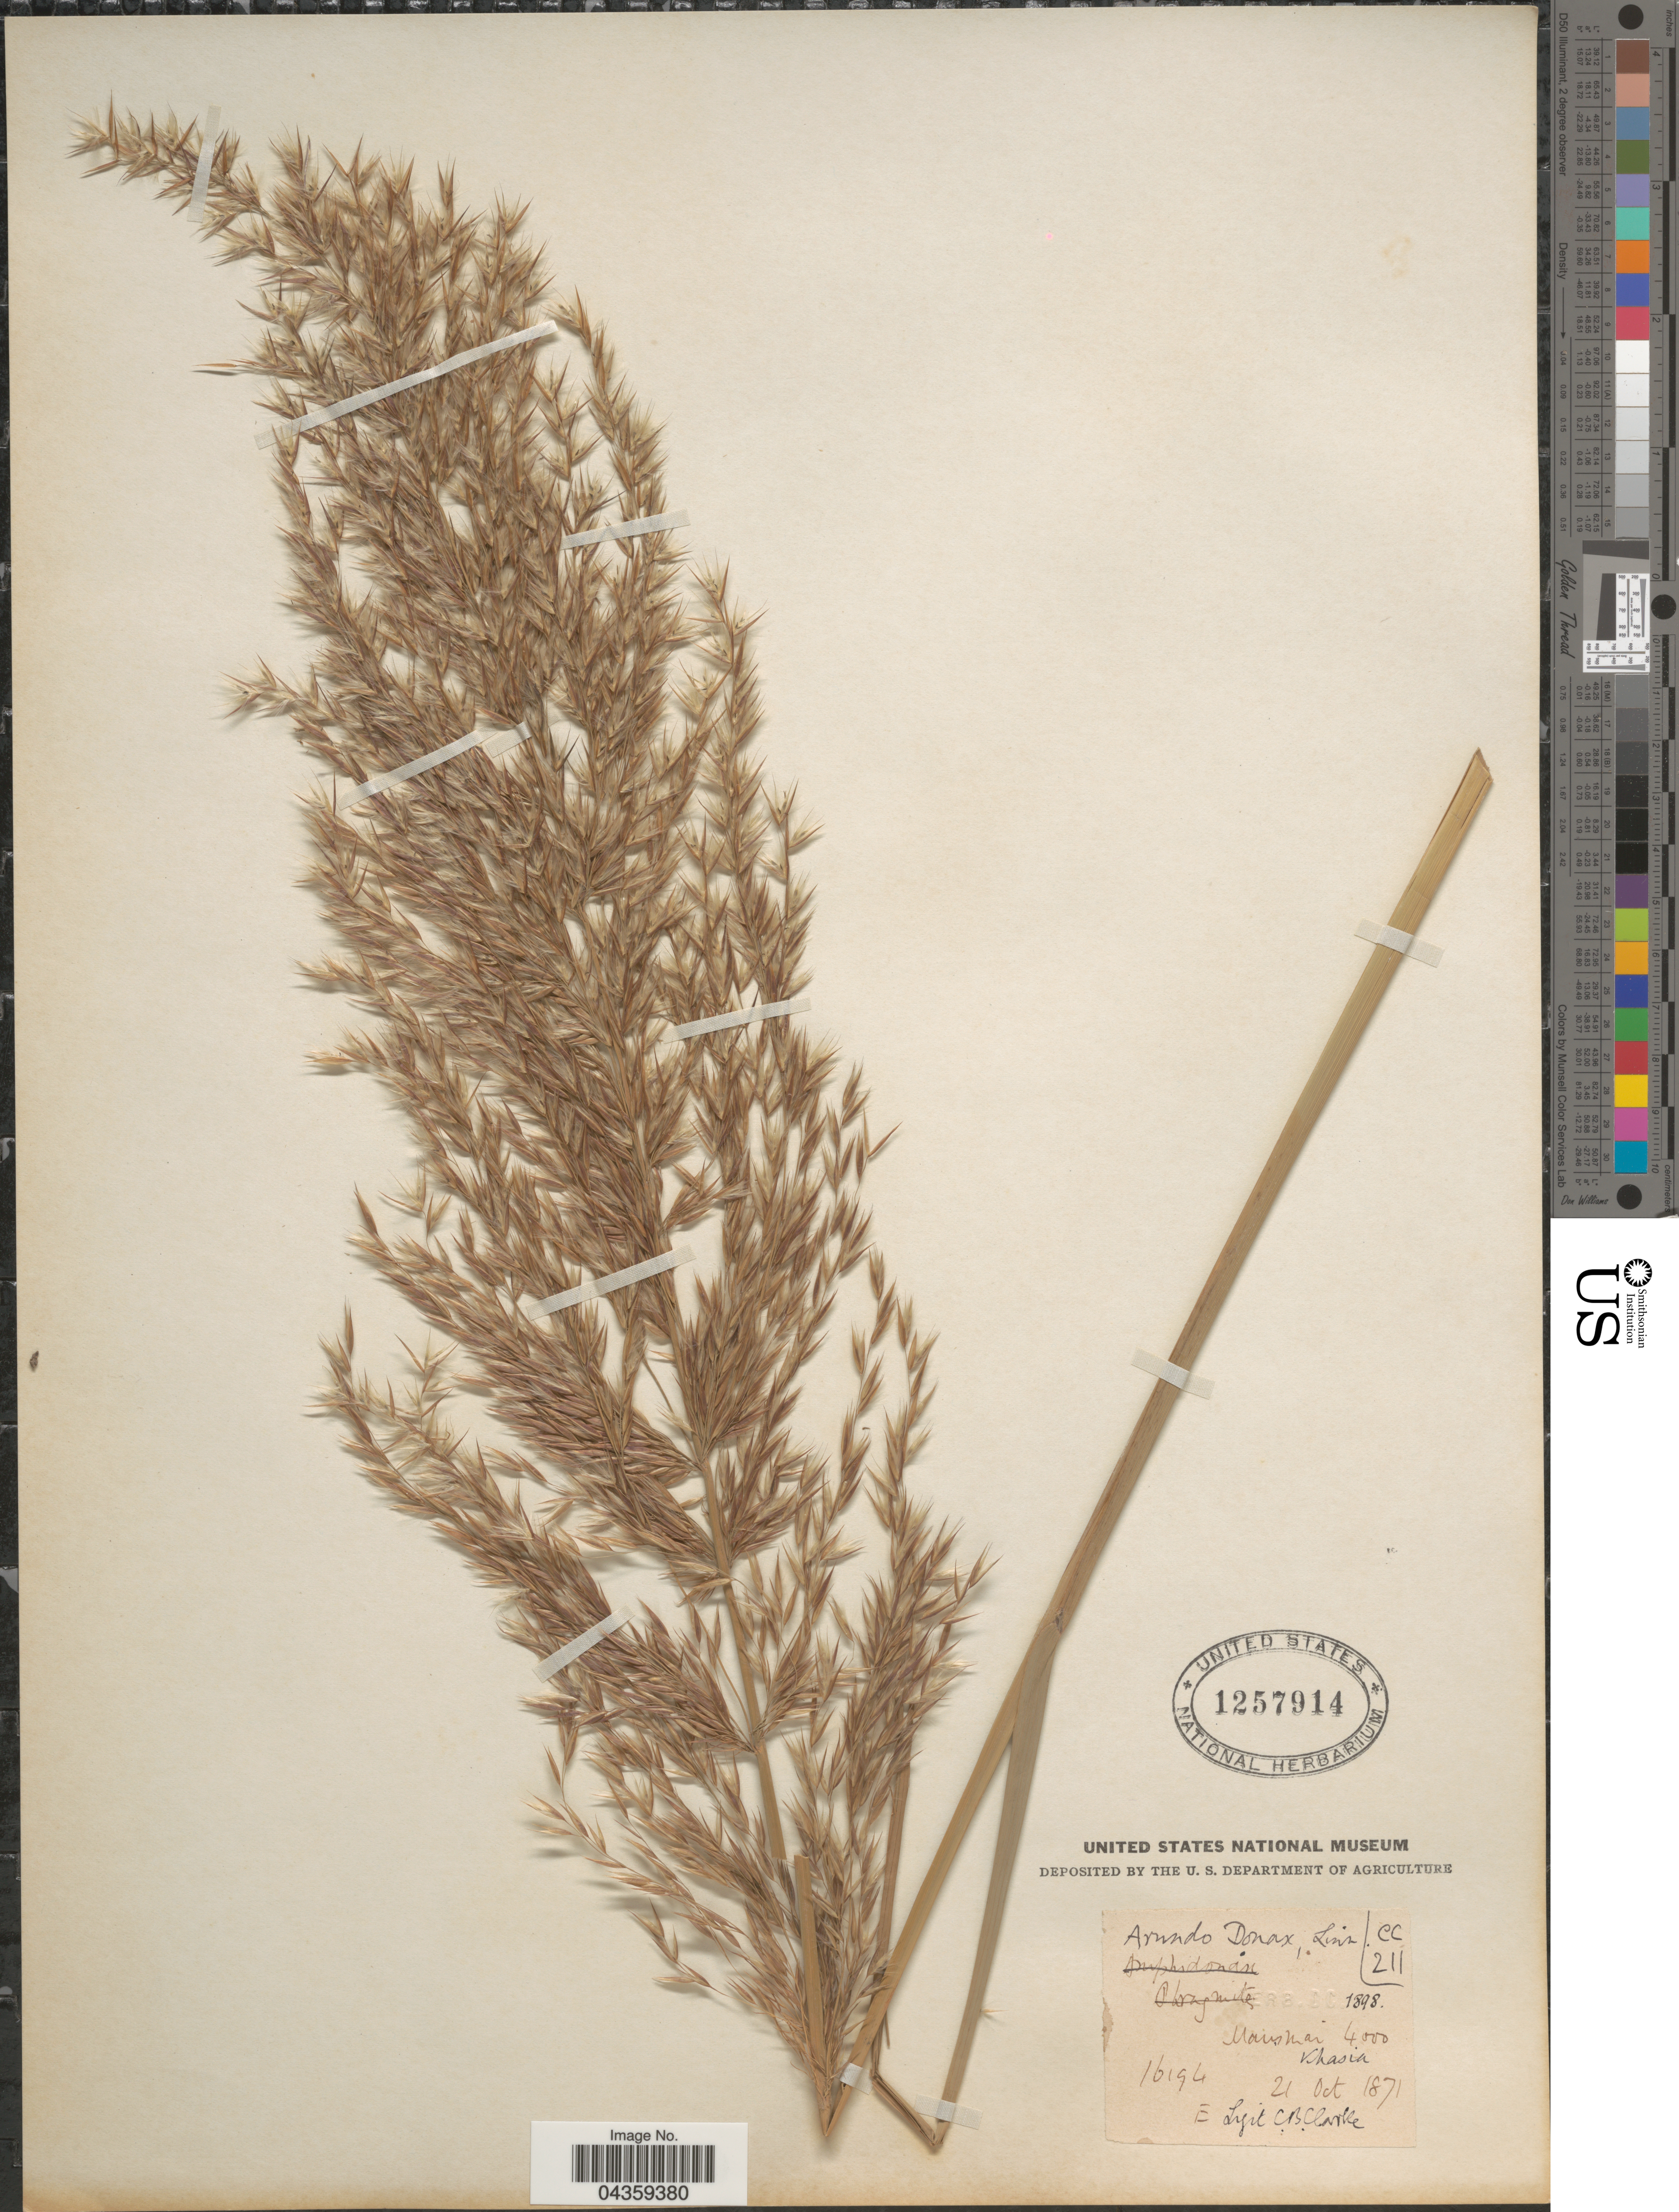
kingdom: Plantae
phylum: Tracheophyta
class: Liliopsida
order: Poales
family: Poaceae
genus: Arundo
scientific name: Arundo donax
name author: L.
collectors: C. B. Clarke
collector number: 16194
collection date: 1871-10-21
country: India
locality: Mausmai. Khasia.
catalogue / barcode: US 1257914